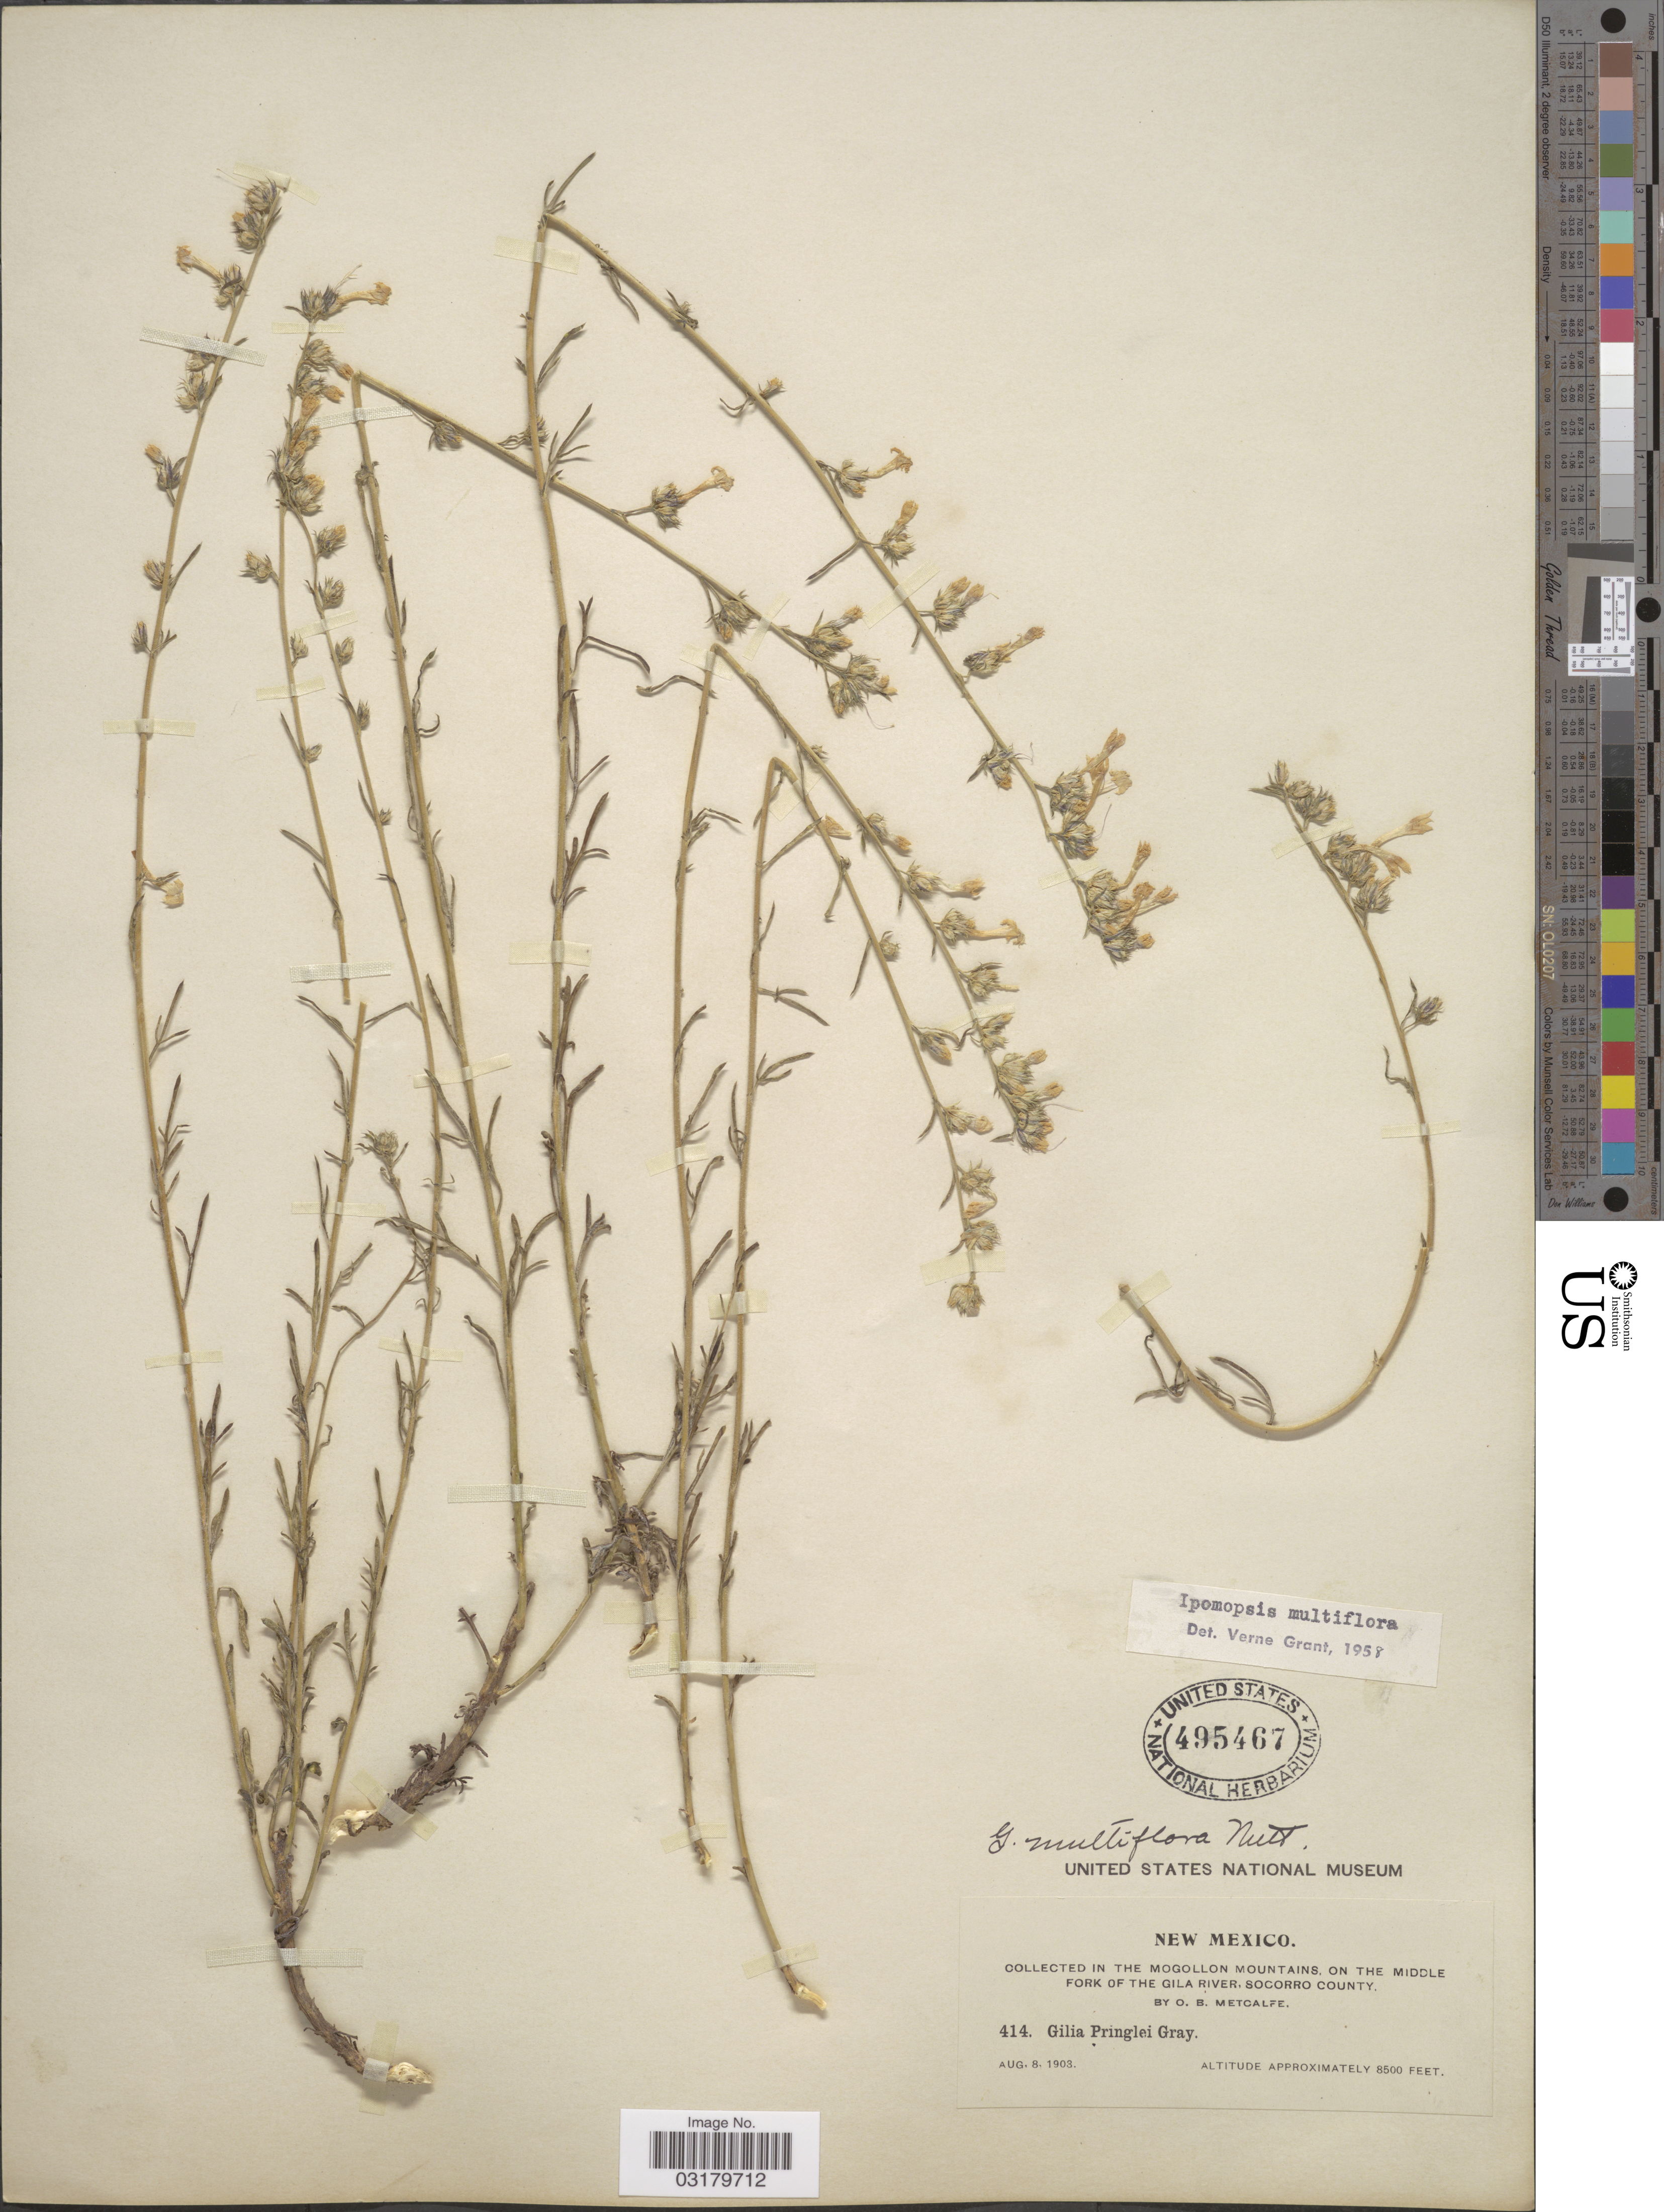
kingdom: Plantae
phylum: Tracheophyta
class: Magnoliopsida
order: Ericales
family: Polemoniaceae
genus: Ipomopsis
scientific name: Ipomopsis multiflora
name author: (Nutt.) V.E. Grant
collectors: O. B. Metcalfe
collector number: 414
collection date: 1903-08-08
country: United States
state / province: New Mexico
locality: In the Mogollon Mountains, on the Middle Fork of the Gila River, Socorro County.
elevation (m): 2591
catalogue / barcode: US 495467